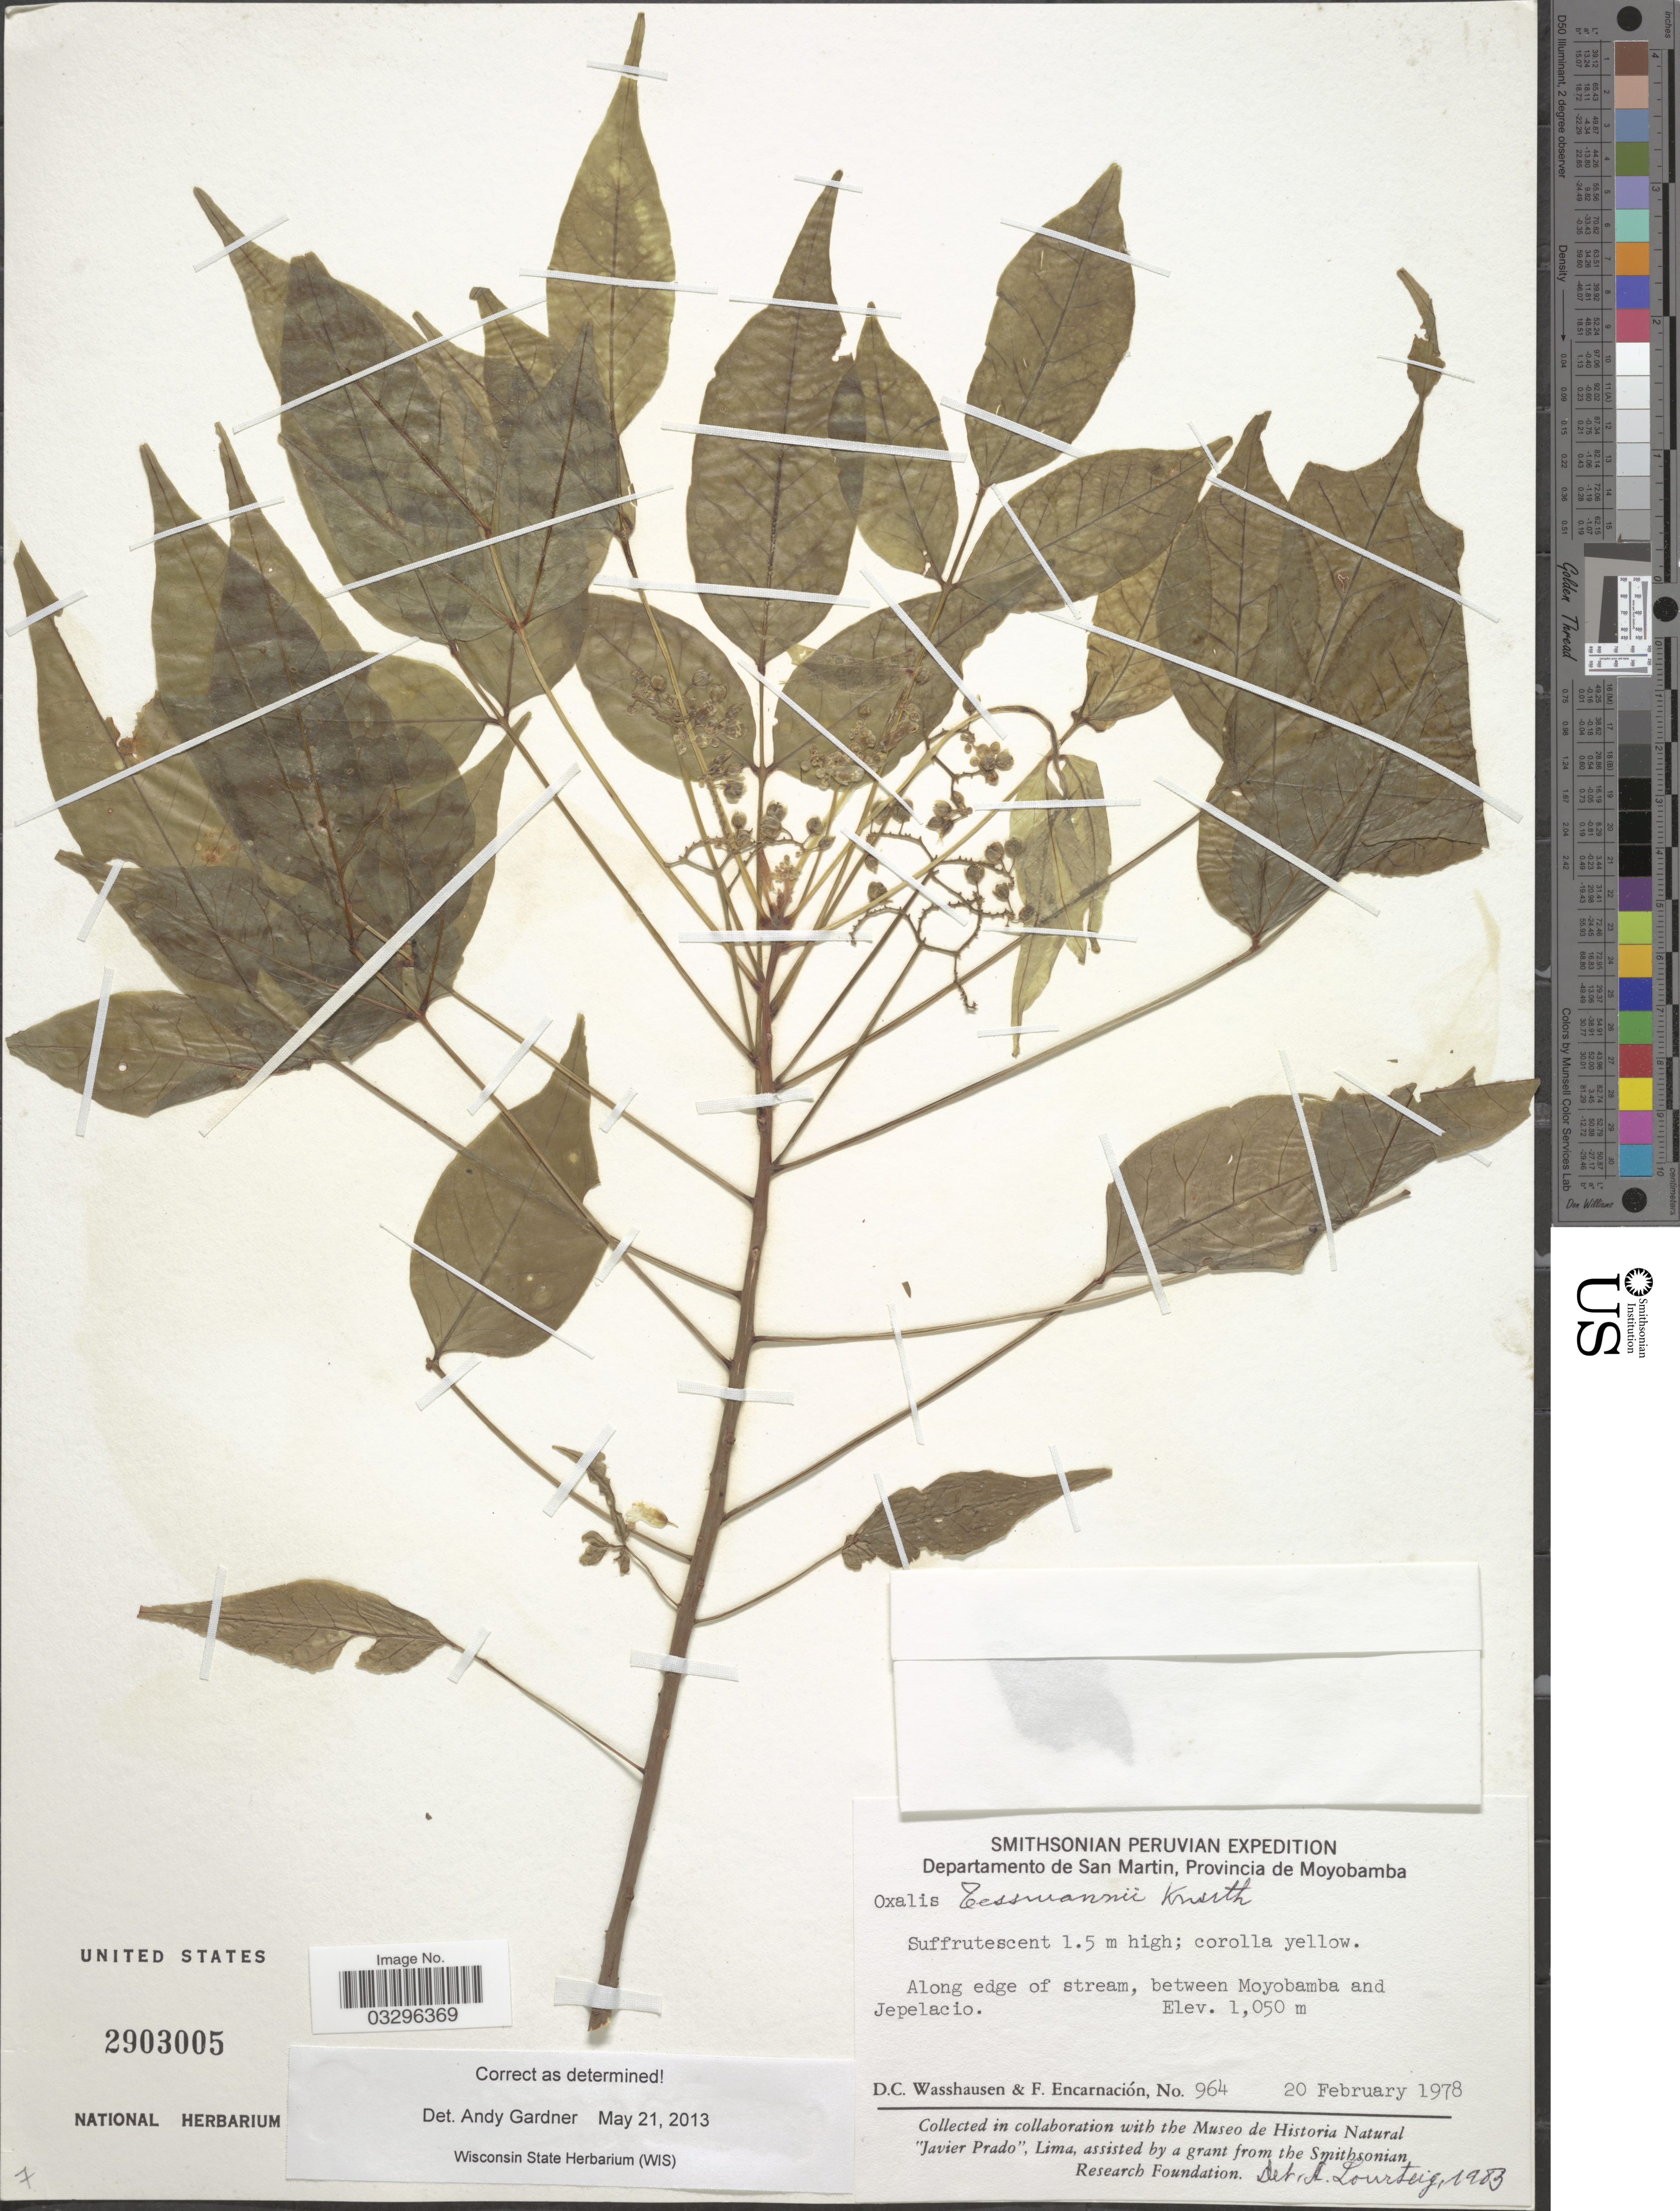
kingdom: Plantae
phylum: Tracheophyta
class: Magnoliopsida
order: Oxalidales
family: Oxalidaceae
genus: Oxalis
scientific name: Oxalis tessmannii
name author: R. Knuth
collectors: D. C. Wasshausen & F. Encarnación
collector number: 964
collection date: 1978-02-20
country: Peru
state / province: San Martín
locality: Departamento de San Martín, Provincia de Moyobamba. Along edge of stream, between Moyobamba and Jepelacio.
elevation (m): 1050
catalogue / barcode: US 2903005